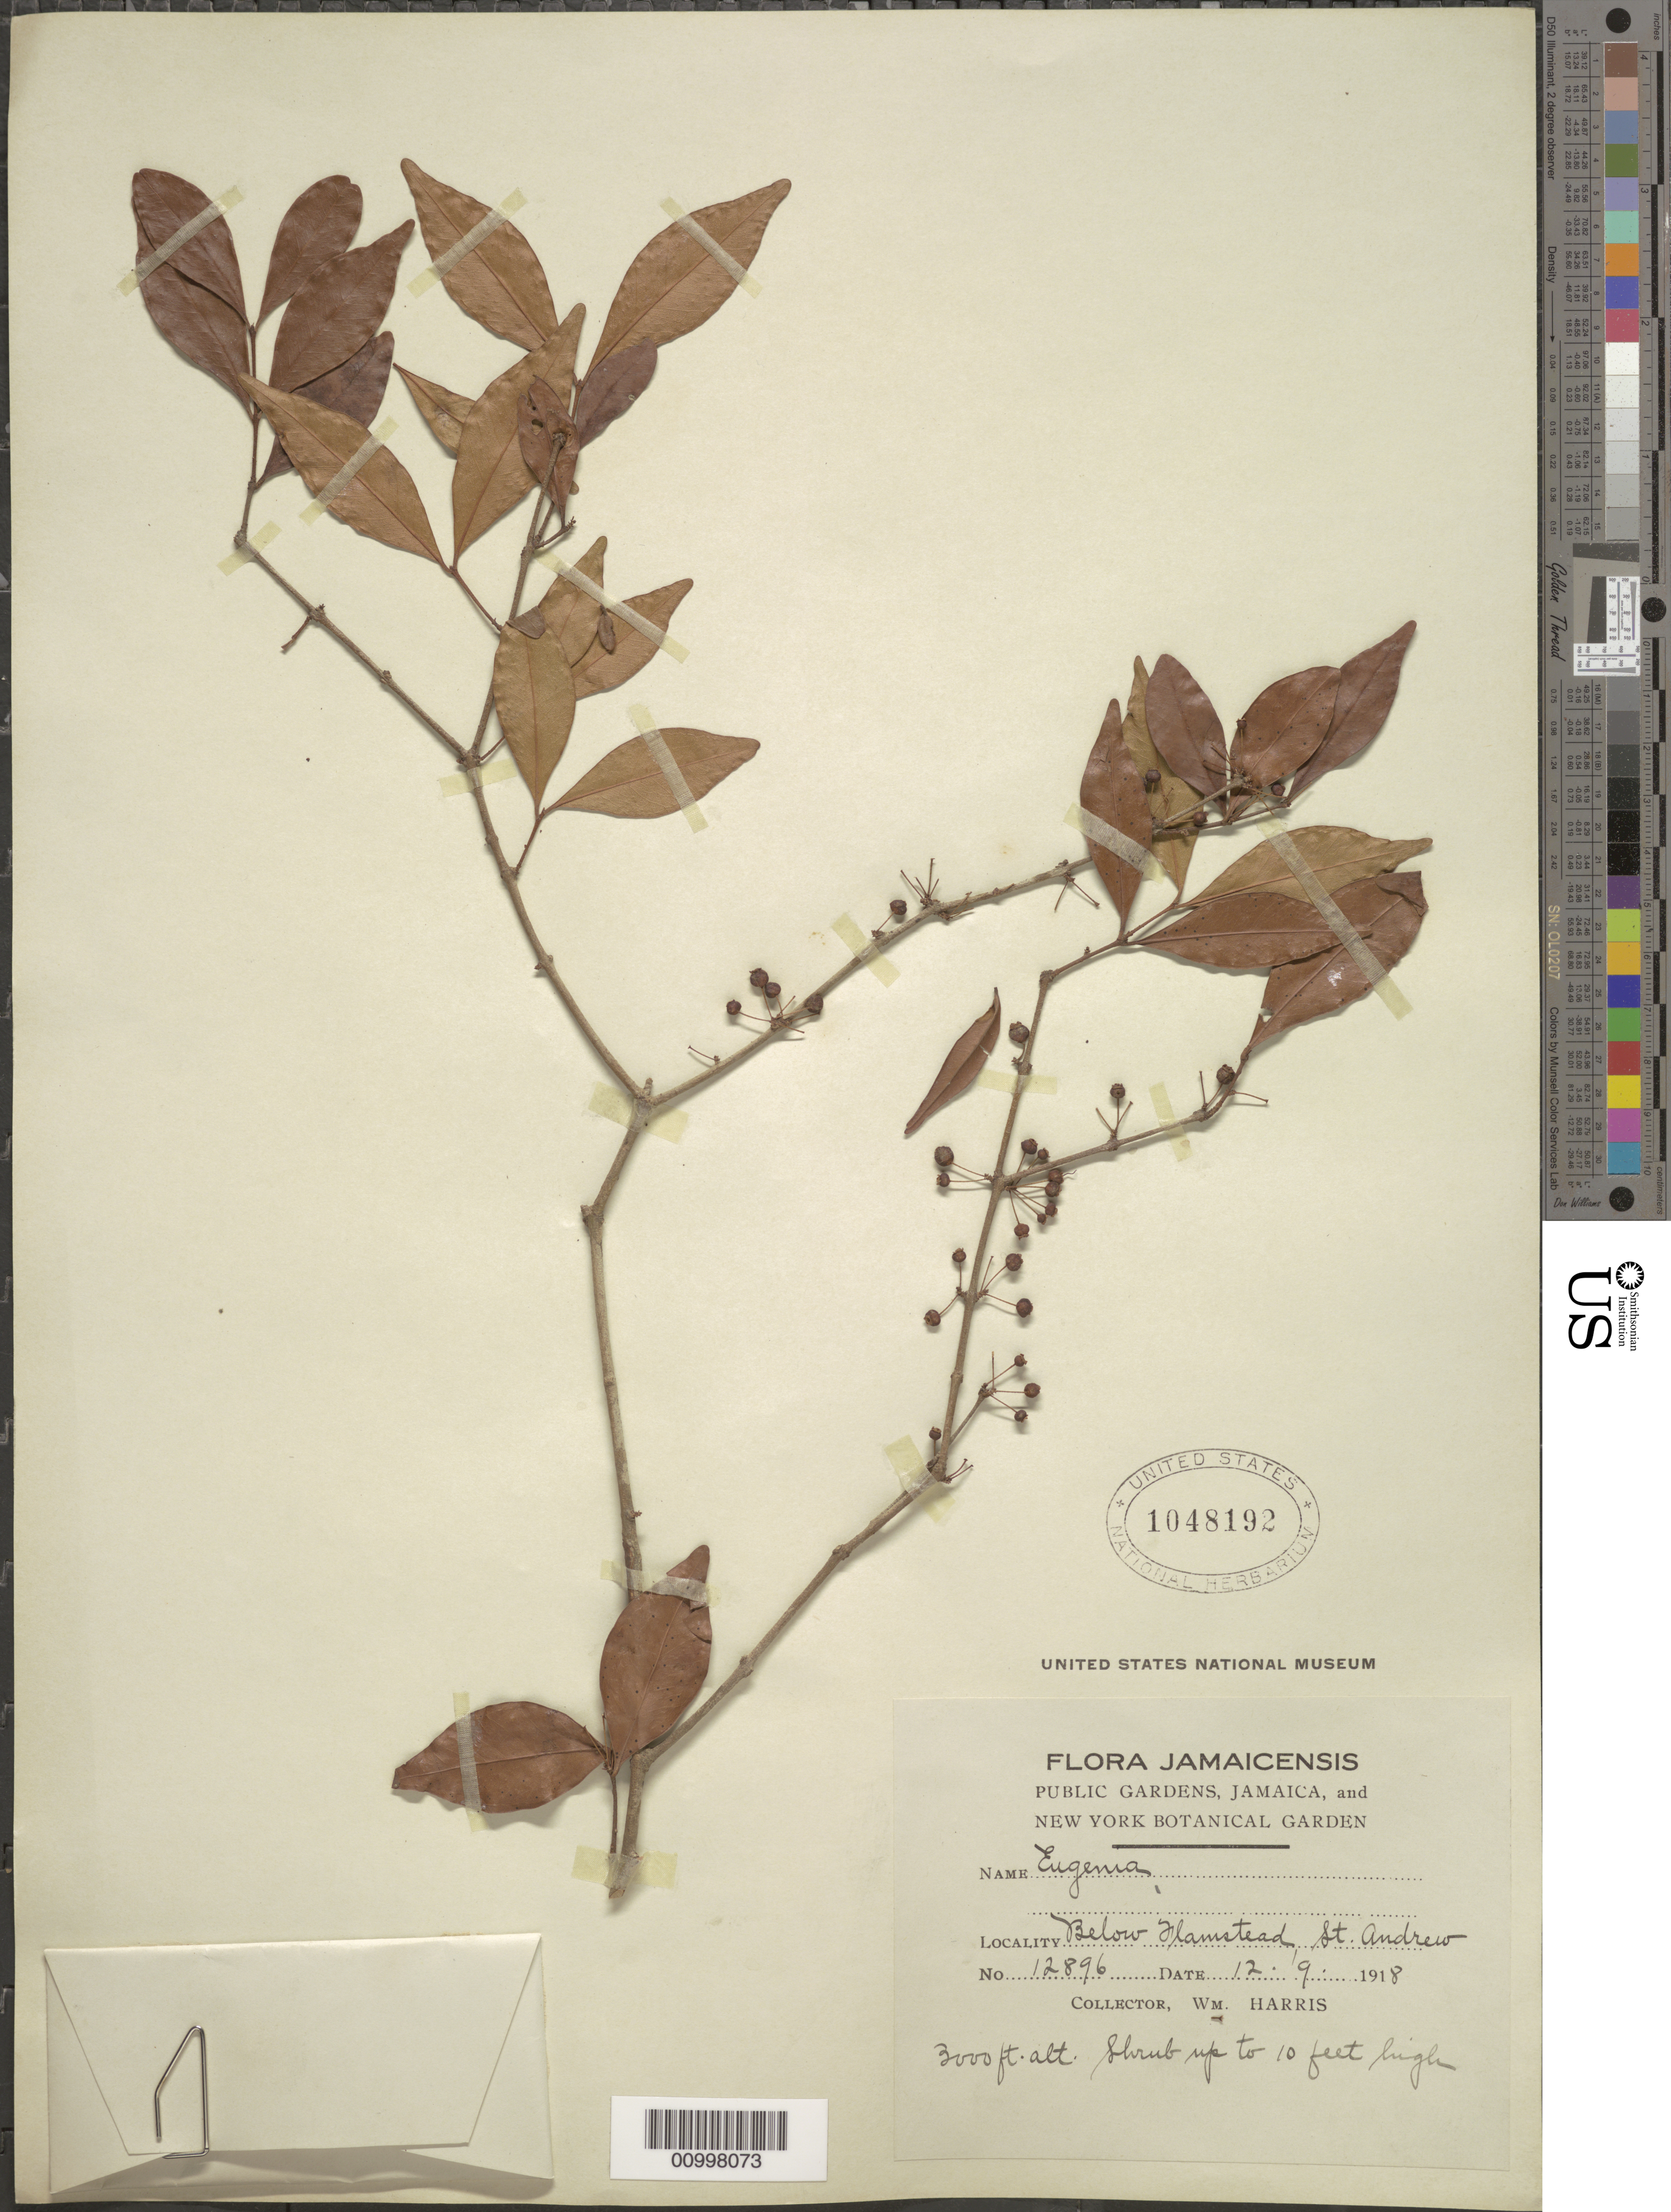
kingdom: Plantae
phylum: Tracheophyta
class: Magnoliopsida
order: Myrtales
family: Myrtaceae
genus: Eugenia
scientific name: Eugenia sp.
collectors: W. Harris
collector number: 12896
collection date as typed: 12 Sep 1918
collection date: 1918-09-12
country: Jamaica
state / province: Saint Andrew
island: Jamaica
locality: Below Flamstead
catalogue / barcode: US 1048192